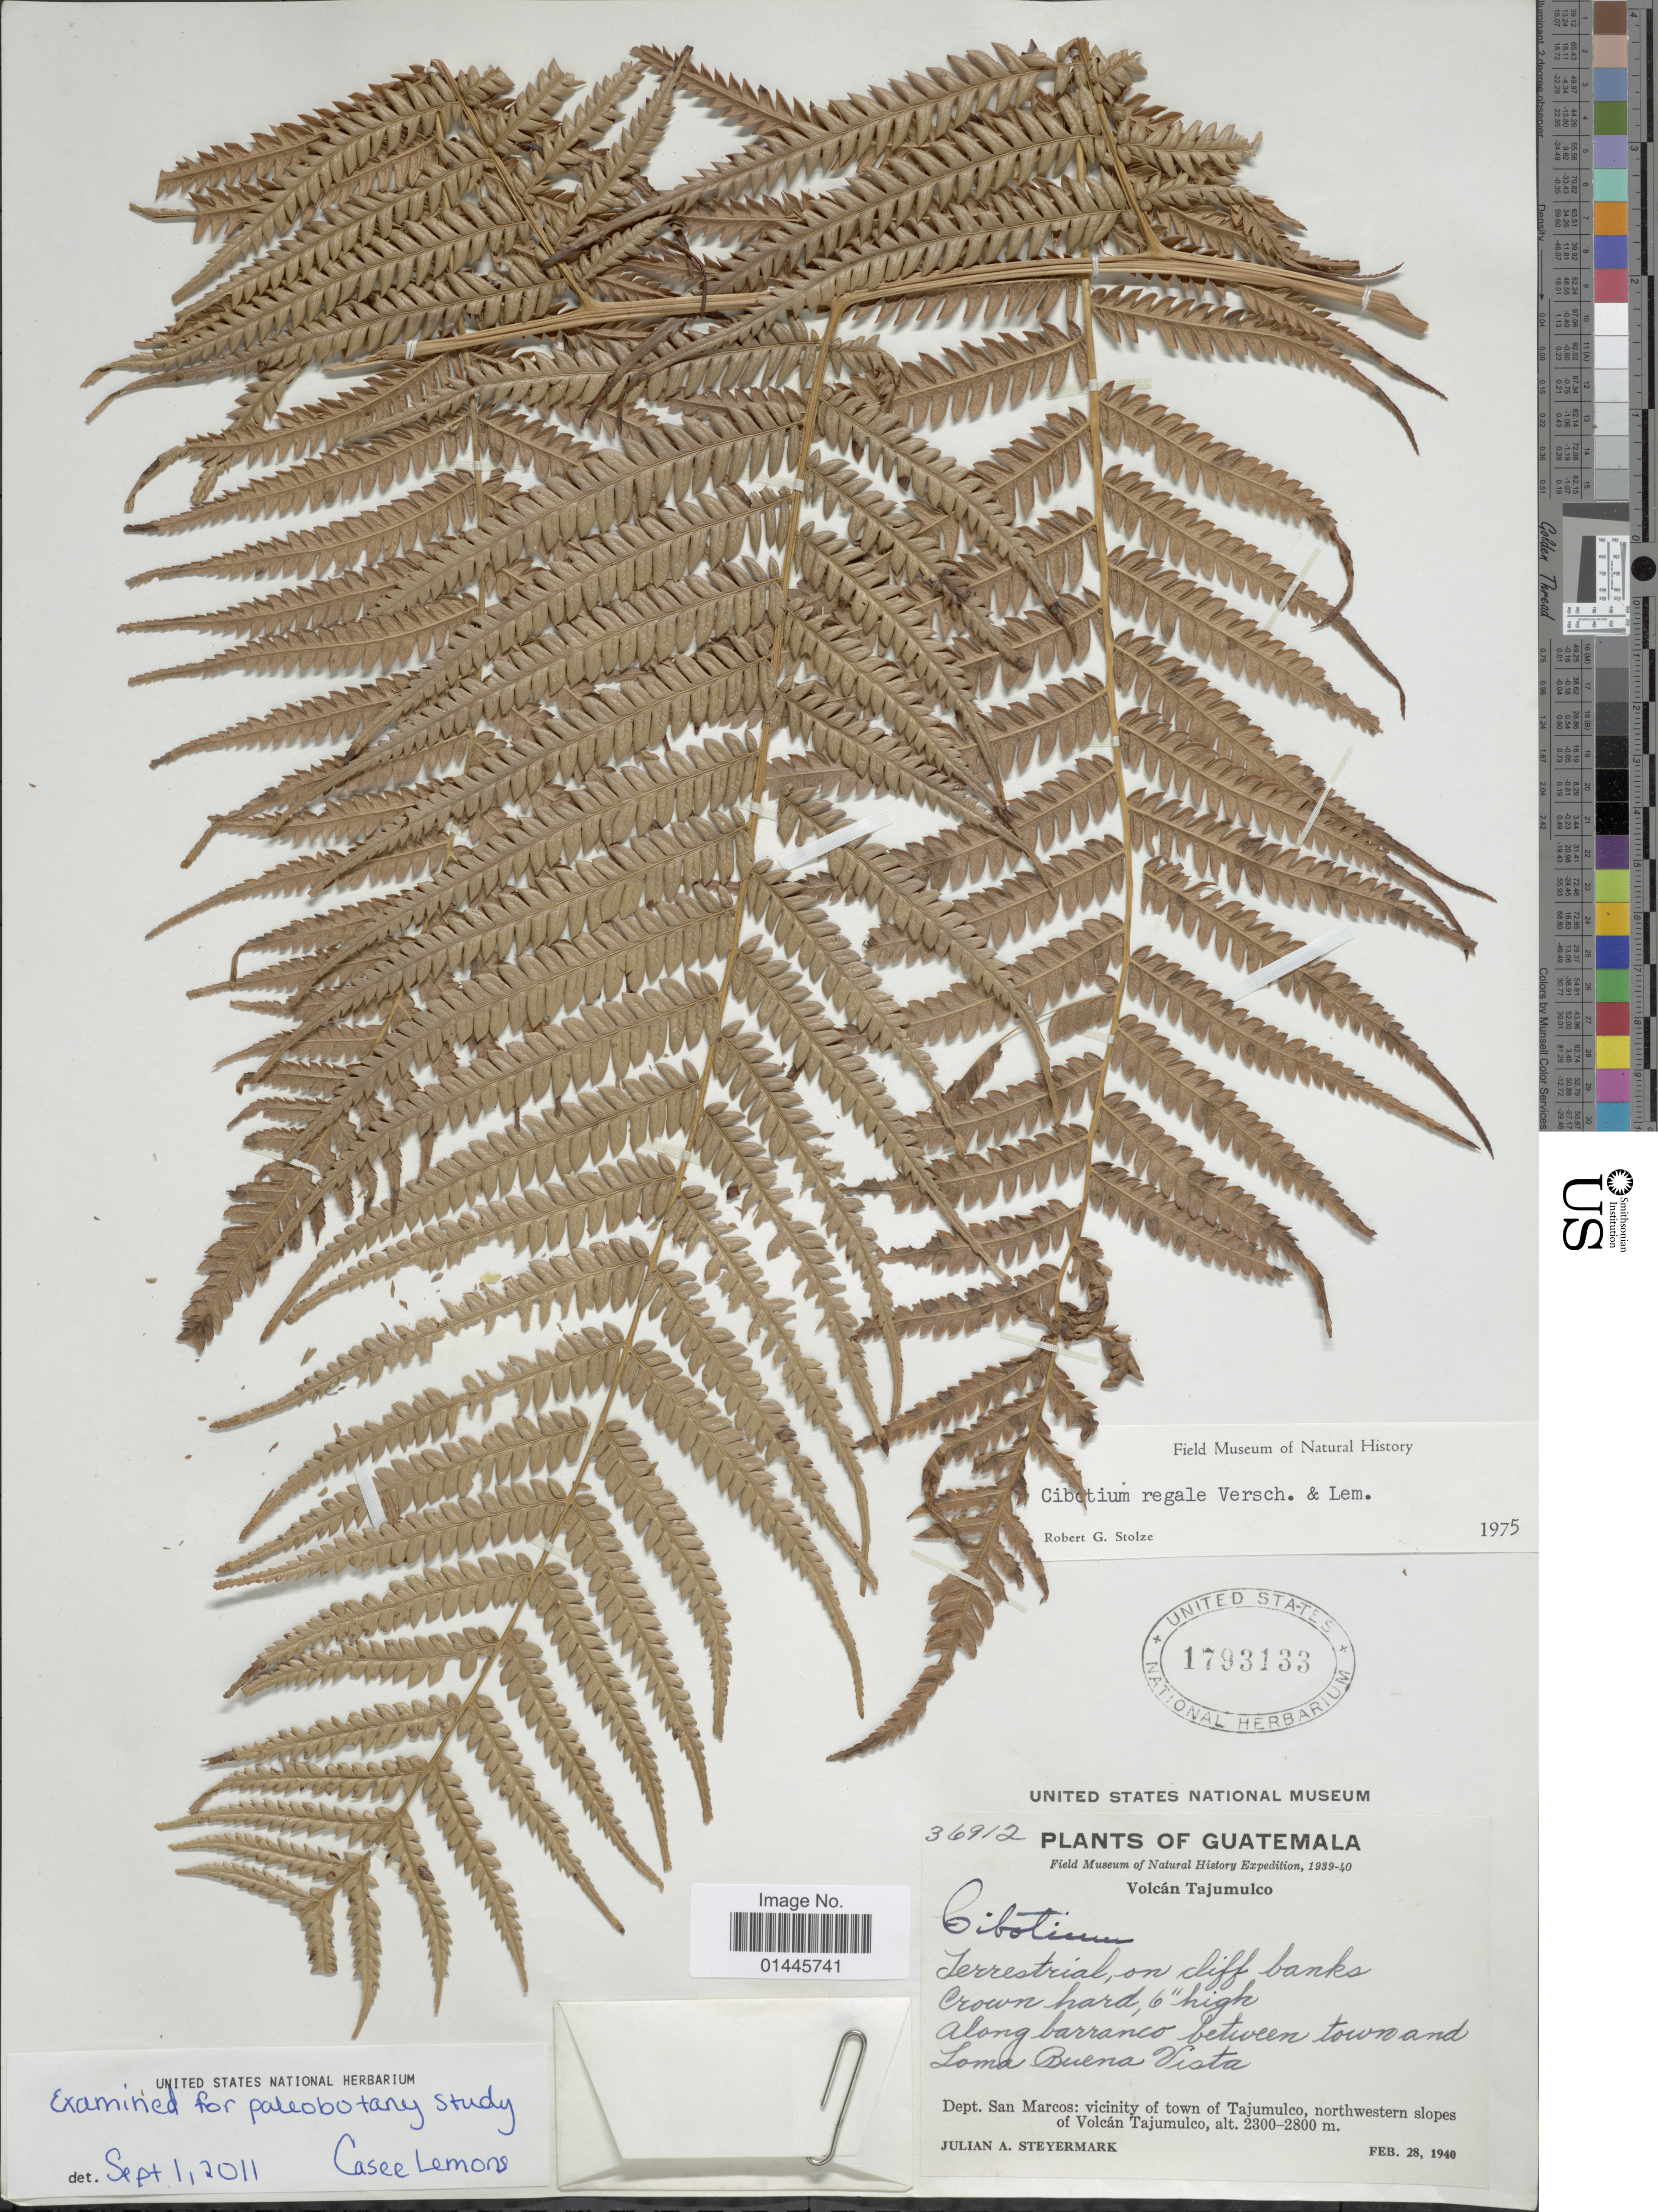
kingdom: Plantae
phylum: Tracheophyta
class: Polypodiopsida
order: Cyatheales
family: Cibotiaceae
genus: Cibotium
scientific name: Cibotium regale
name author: Verschaff. & Lem.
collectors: J. Steyermark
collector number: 36912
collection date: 1940-02-28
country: Guatemala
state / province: San Marcos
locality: Volcan Tajumulco, along barranco between town and Loma Buena Vista, vicinity of town of Tajumulco, northwestern slopes of Volcan Tajumulco.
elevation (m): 2300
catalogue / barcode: US 1793133